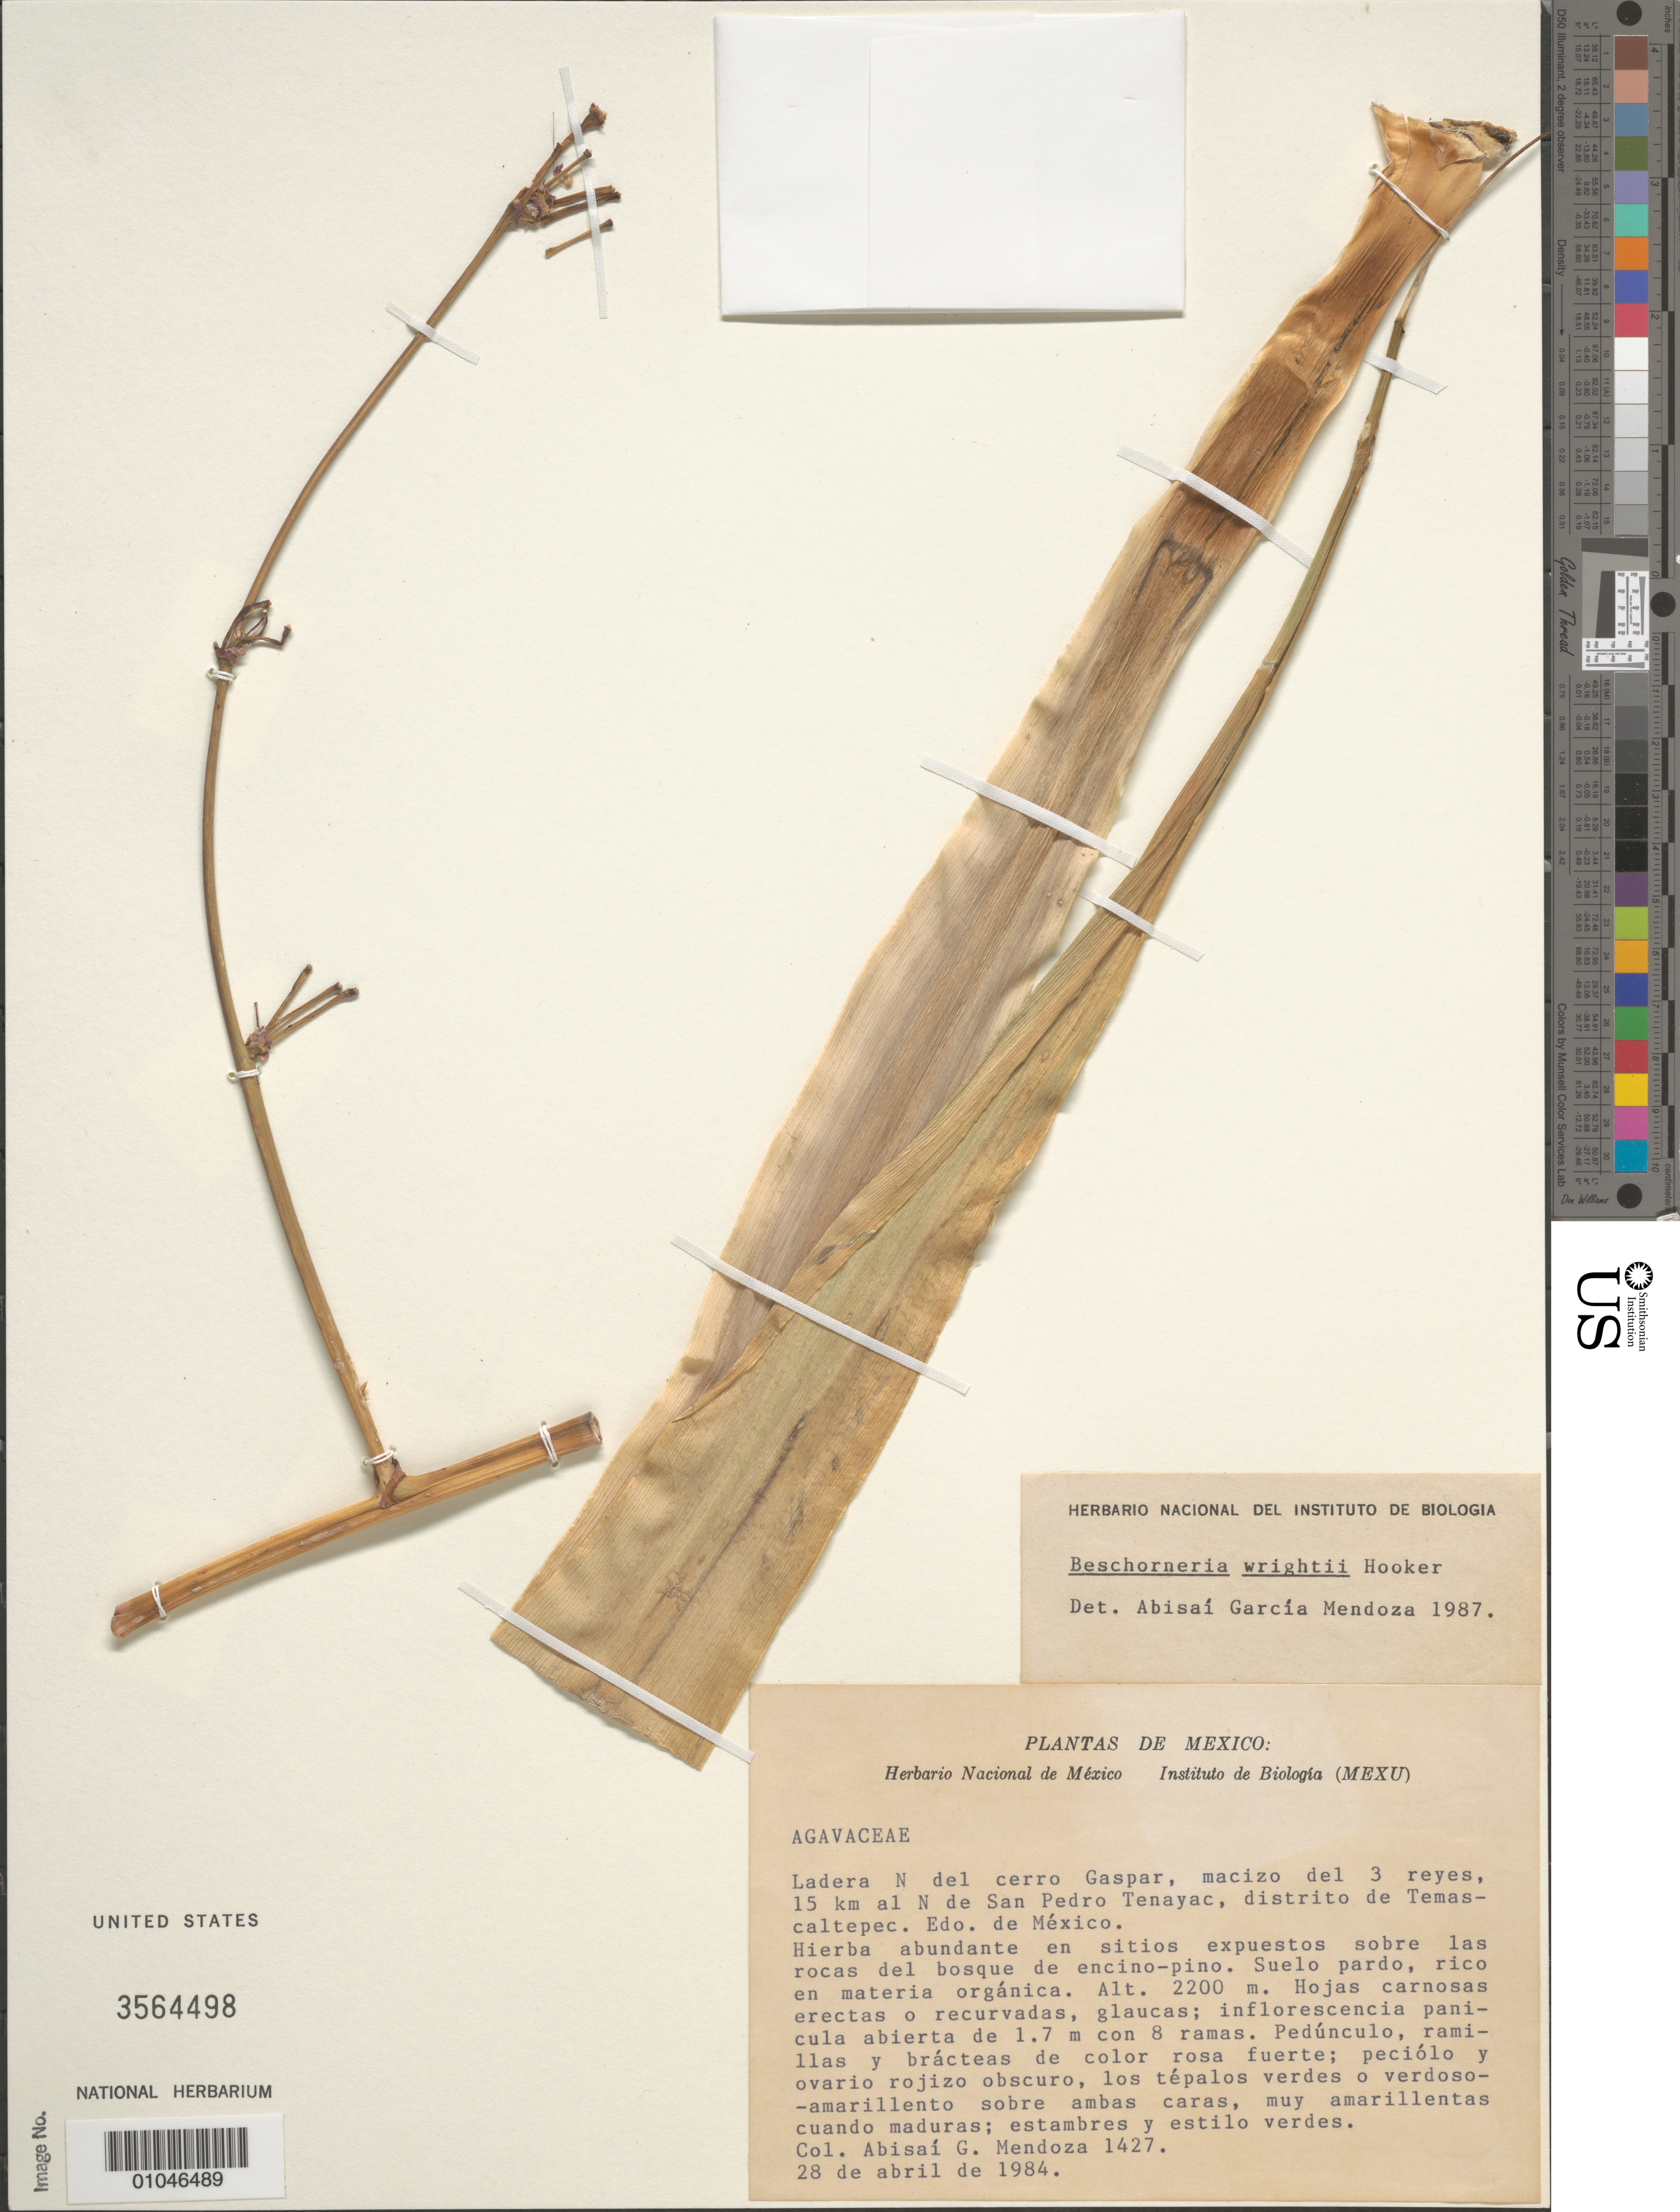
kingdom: Plantae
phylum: Tracheophyta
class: Liliopsida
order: Asparagales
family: Asparagaceae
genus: Beschorneria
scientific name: Beschorneria wrightii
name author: Hook.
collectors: A. García-Mendoza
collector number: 1427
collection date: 1984-04-28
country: Mexico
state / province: México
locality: Ladera N del cerro Gaspar, macizo del 3 reyes, 15 km al N de San Pedro Tenayac, distrito de Temascaltepec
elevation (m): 2200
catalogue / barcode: US 3564498